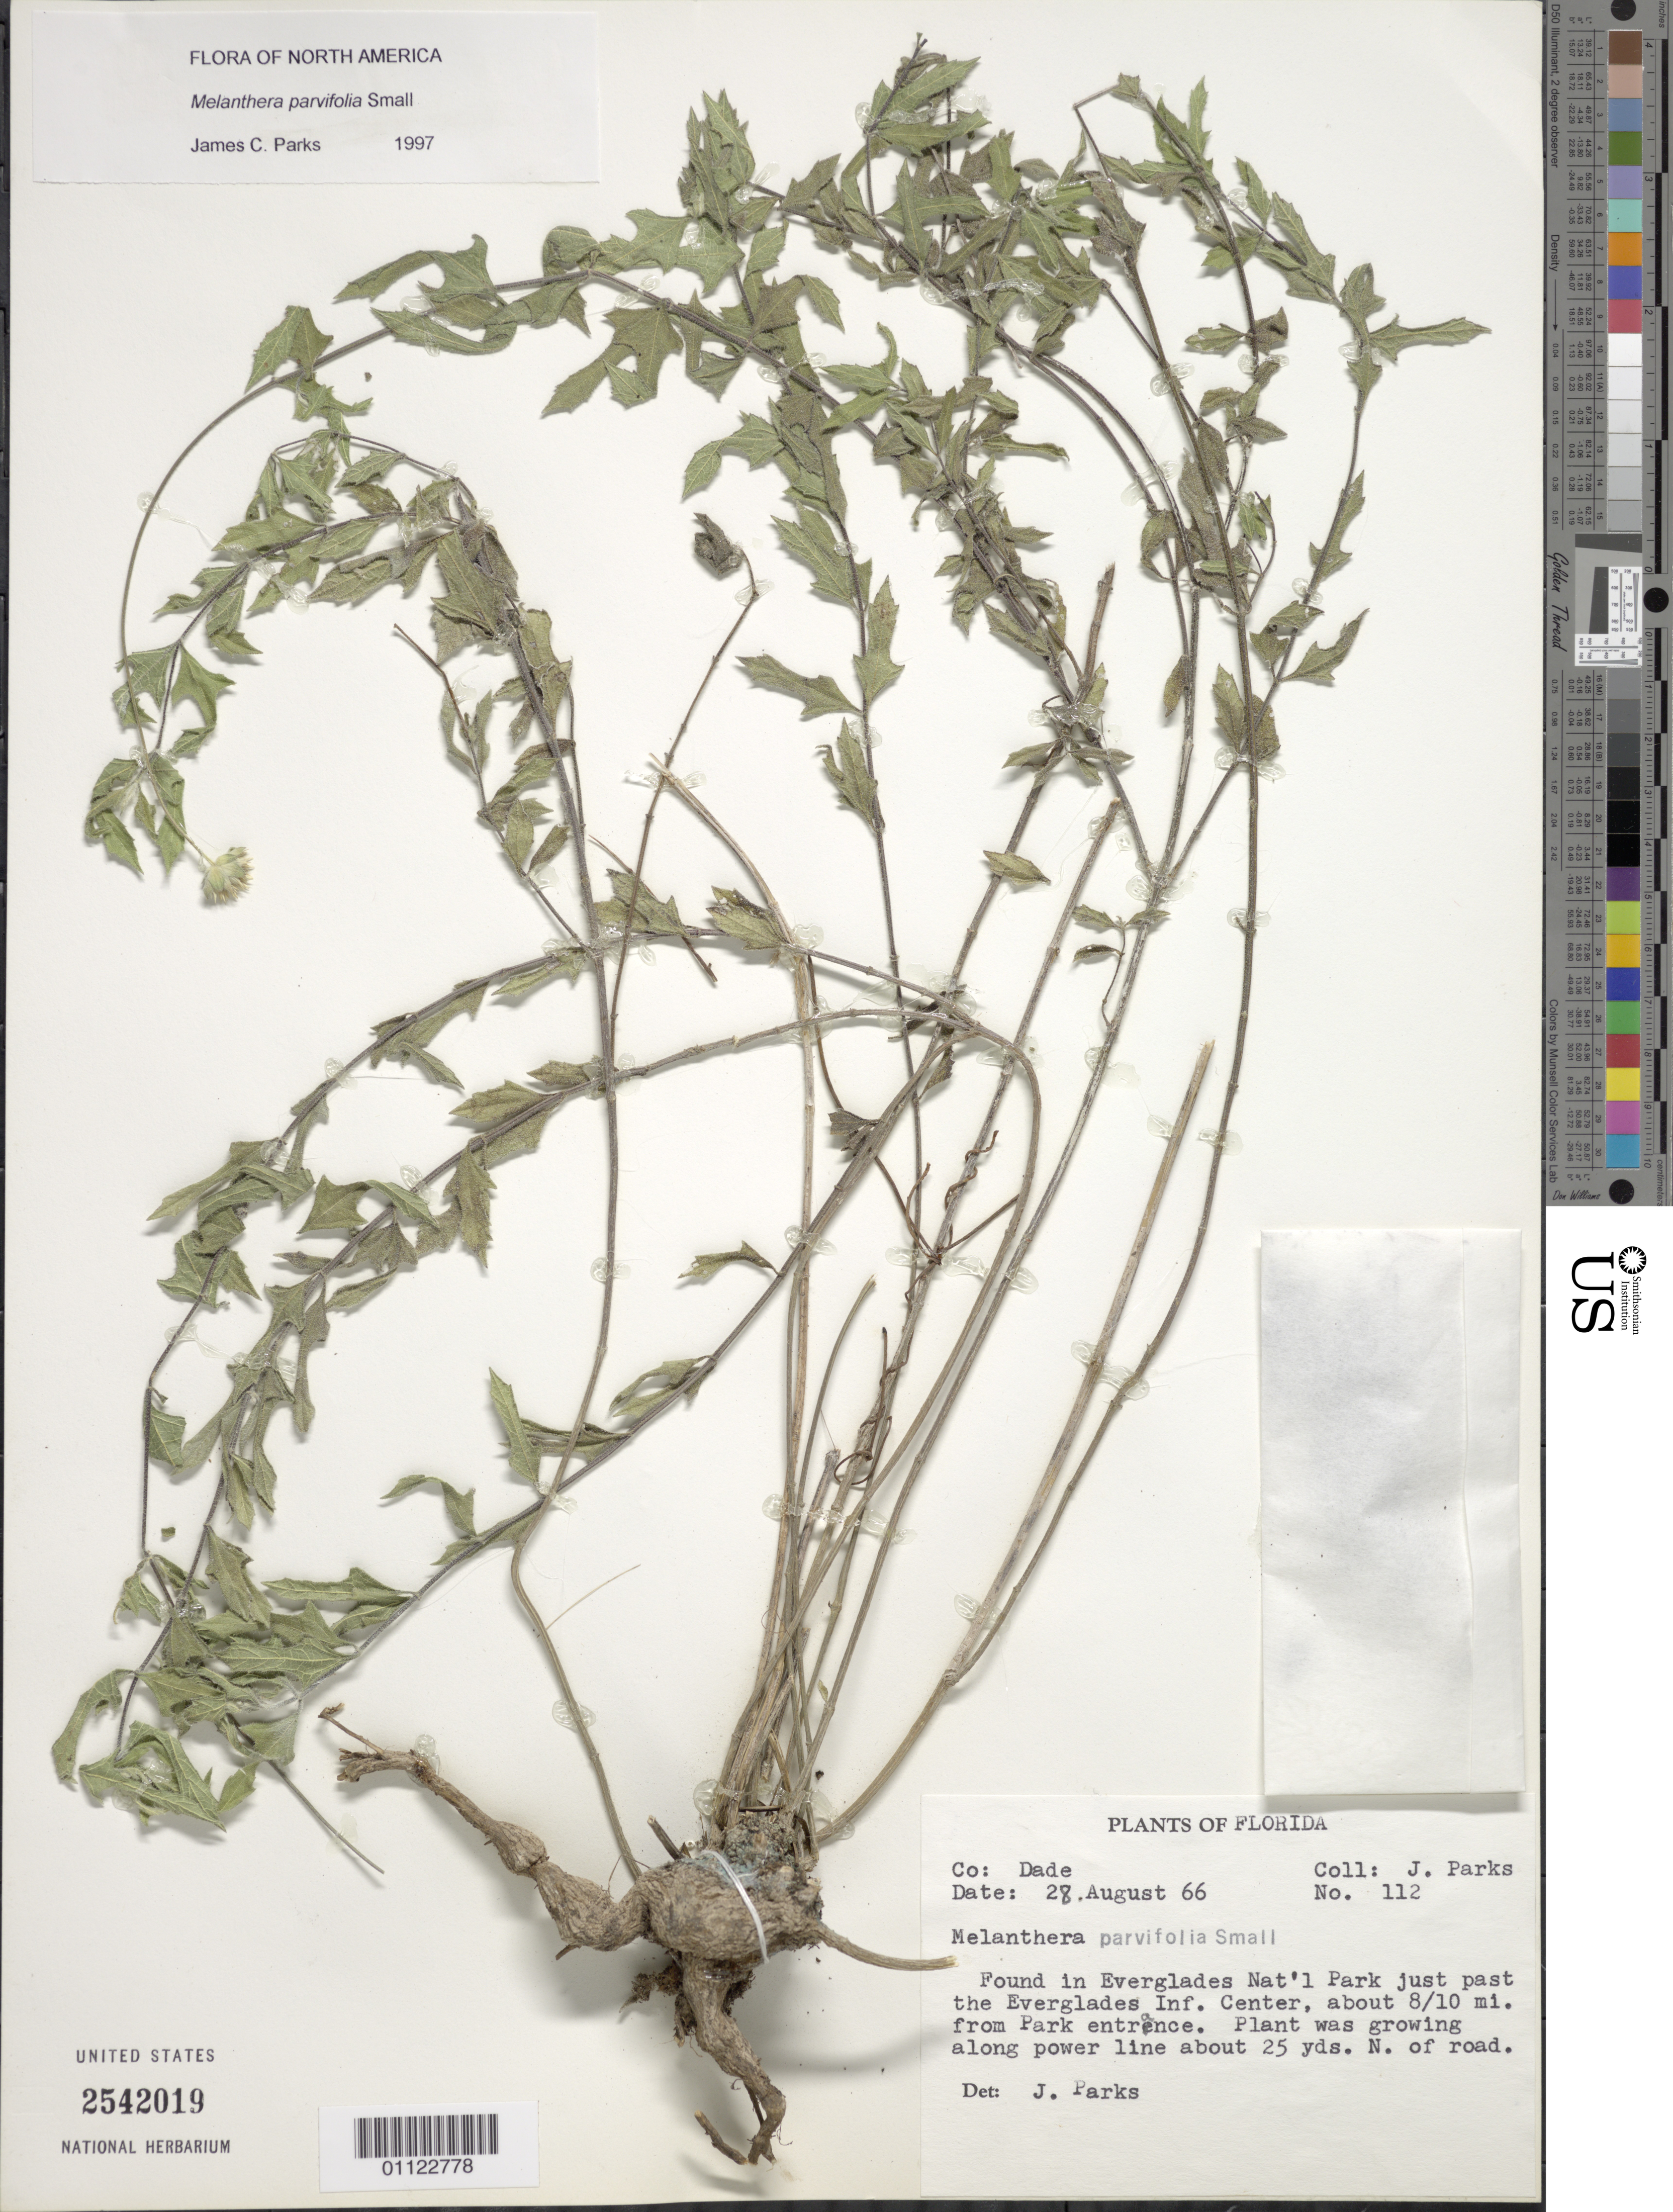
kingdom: Plantae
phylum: Tracheophyta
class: Magnoliopsida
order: Asterales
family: Asteraceae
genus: Melanthera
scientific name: Melanthera parvifolia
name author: Small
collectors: J. Parks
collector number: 112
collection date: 1966-08-28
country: United States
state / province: Florida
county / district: Dade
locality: Everglades National Park, just past Everglades Inf. Center, ca. 0.8 mi from Park entrance.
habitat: growing along power line ca. 25 yds N of road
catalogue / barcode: US 2542019